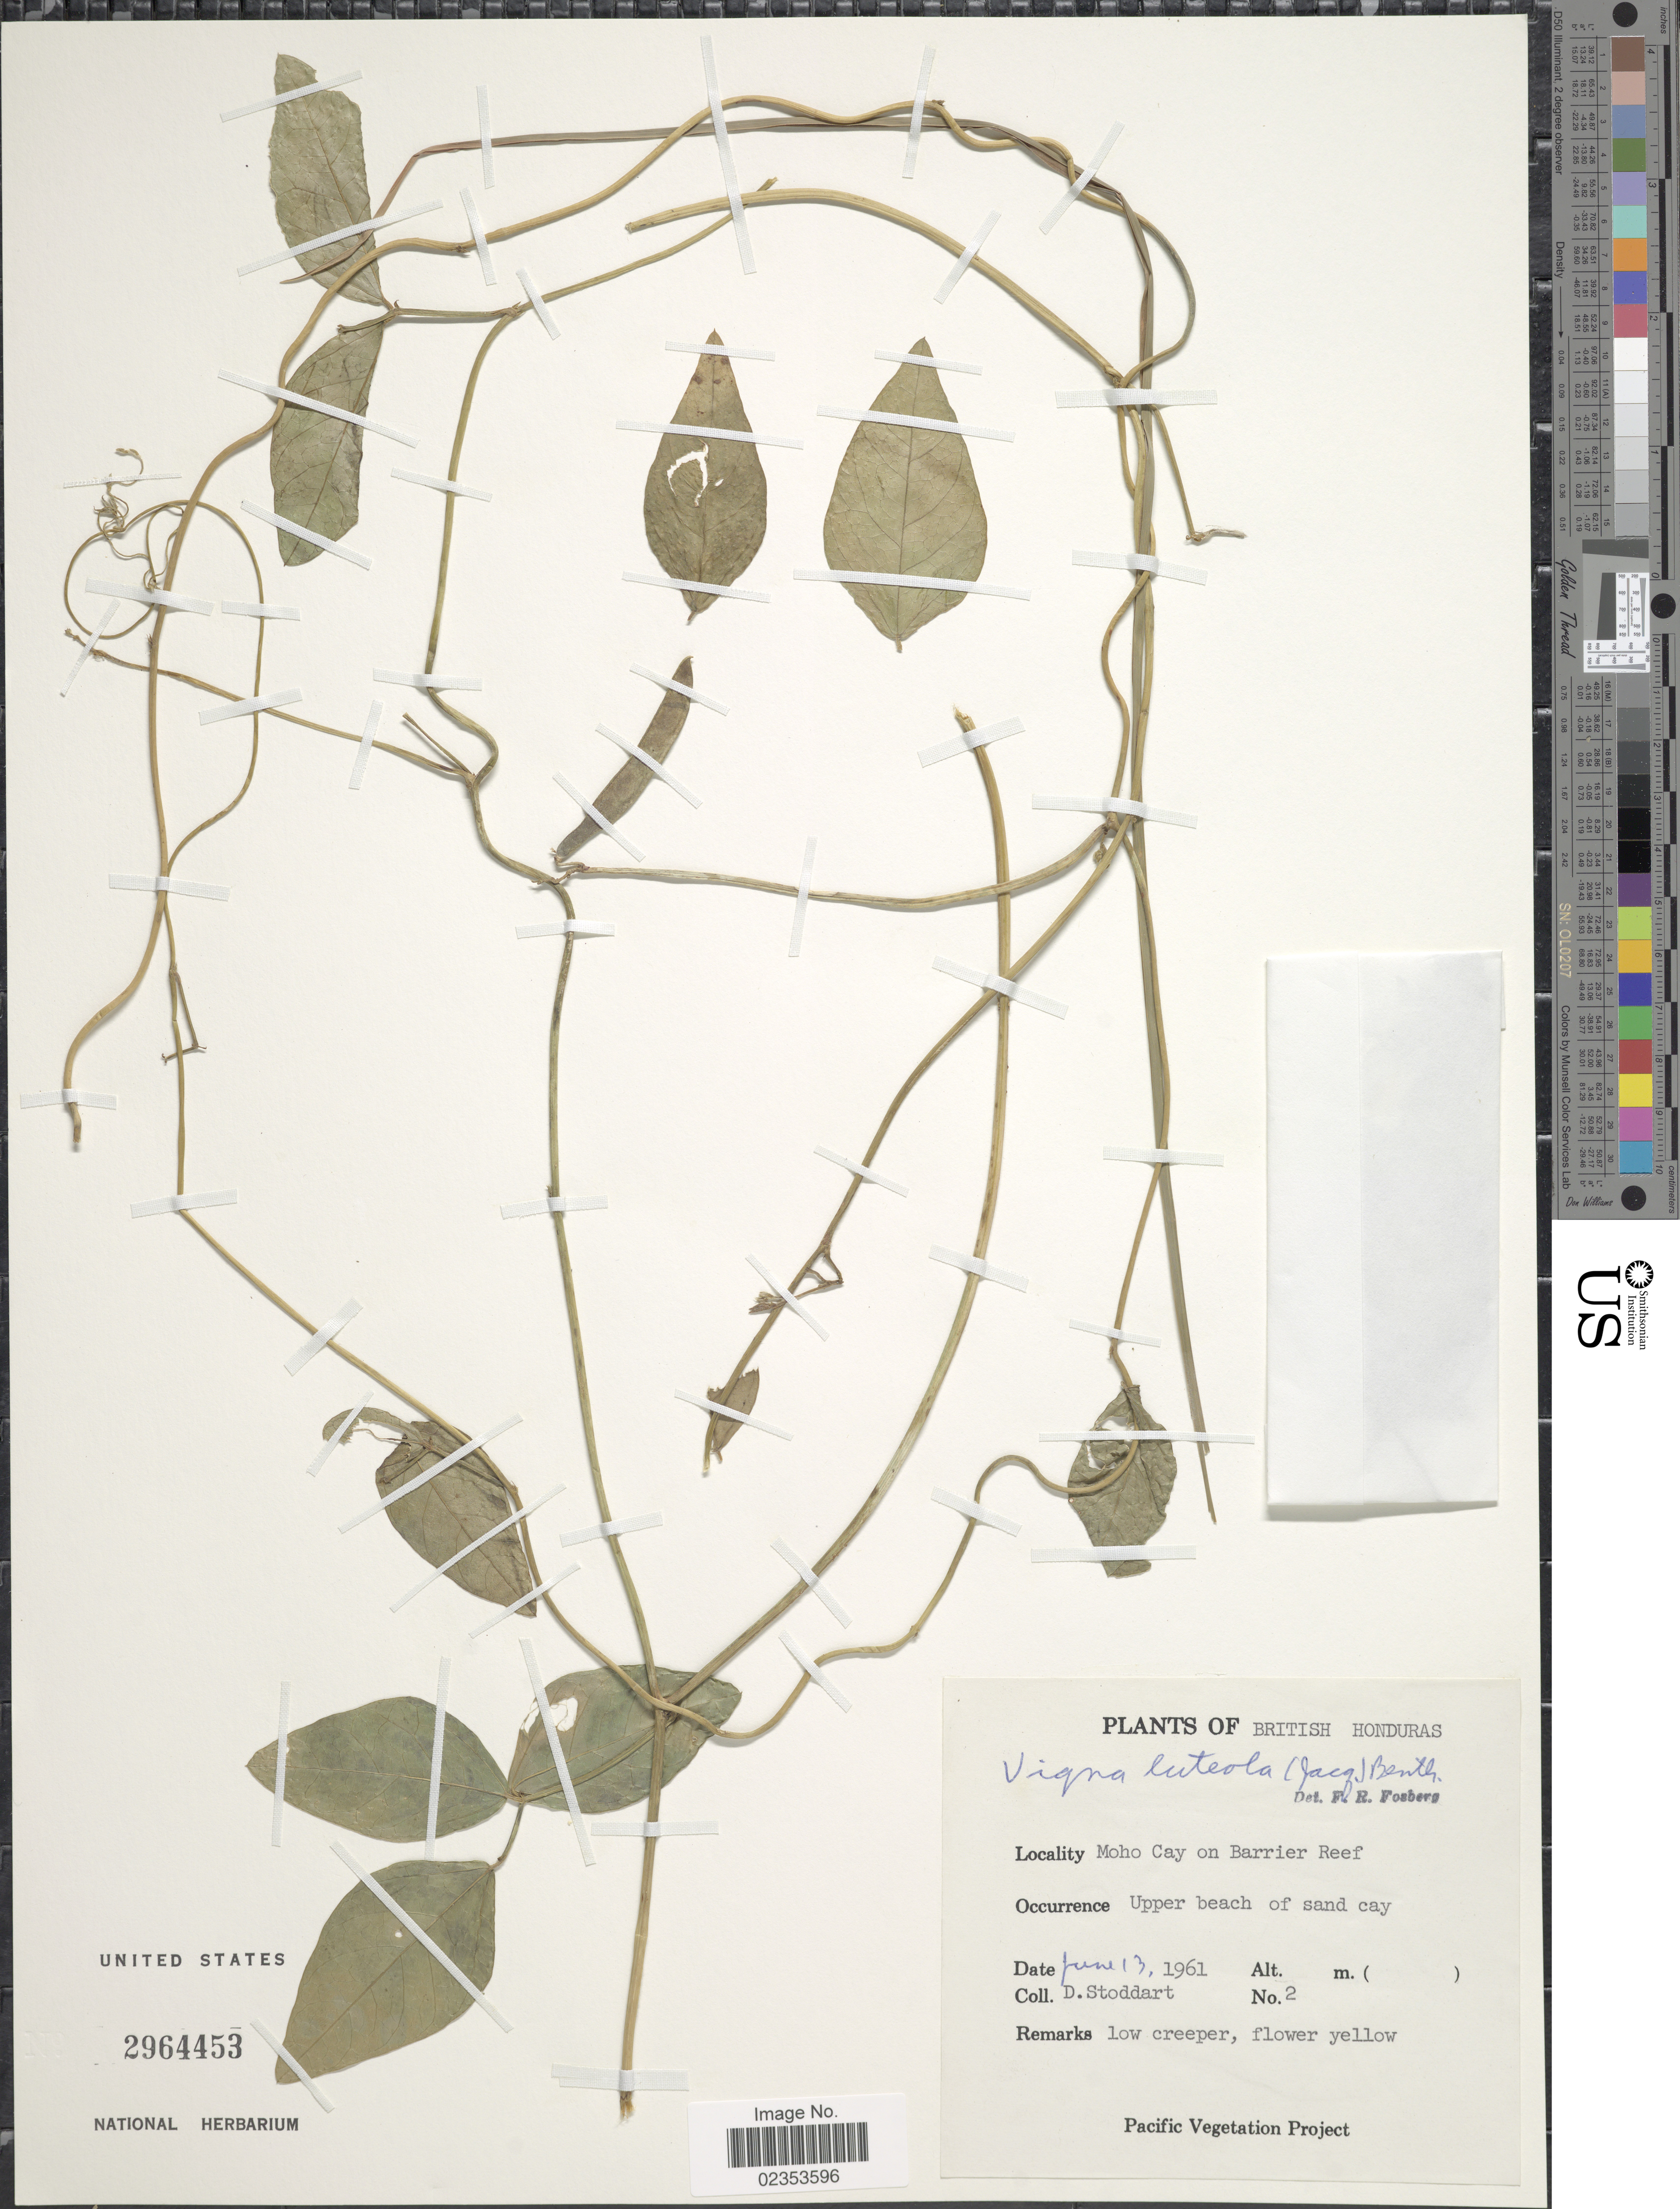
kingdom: Plantae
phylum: Tracheophyta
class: Magnoliopsida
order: Fabales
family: Fabaceae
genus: Vigna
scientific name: Vigna luteola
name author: (Jacq.) Benth.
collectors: D. Stoddart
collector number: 2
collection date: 1961-06-13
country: Belize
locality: British Honduras. Moho Cay on Barrier Reef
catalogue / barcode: US 2964453